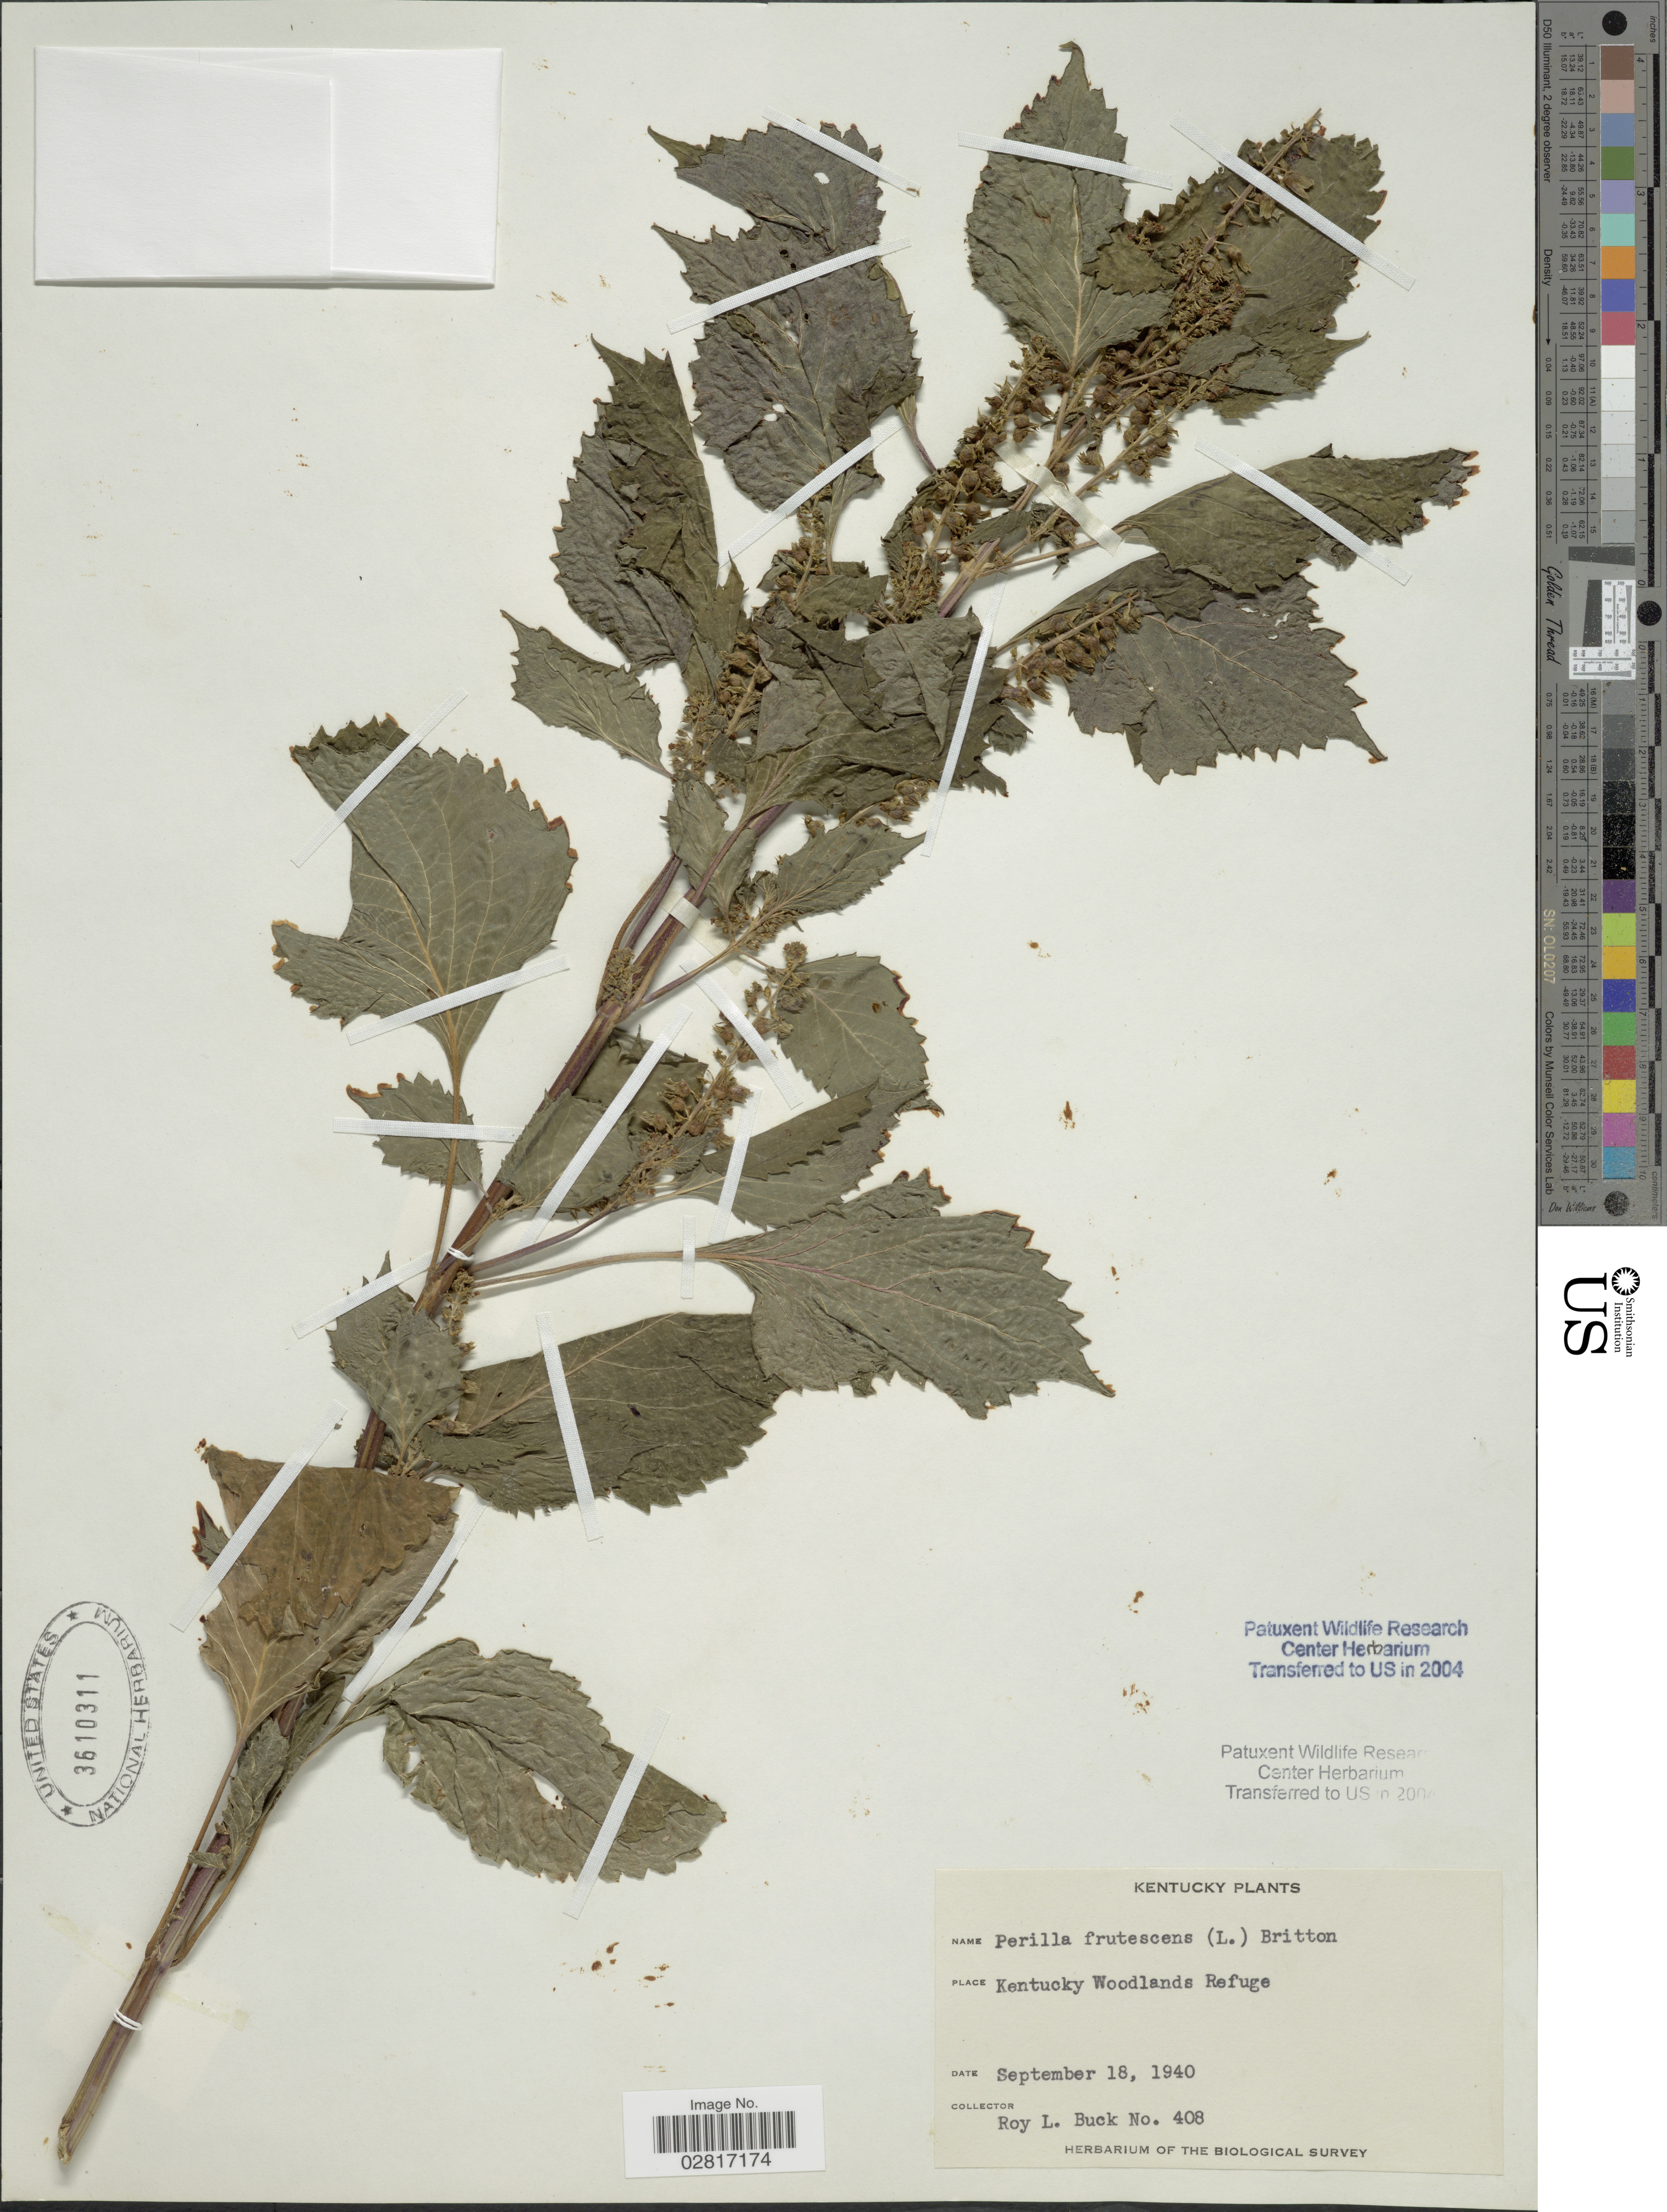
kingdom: Plantae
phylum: Tracheophyta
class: Magnoliopsida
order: Lamiales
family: Lamiaceae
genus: Perilla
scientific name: Perilla frutescens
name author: (L.) Britton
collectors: R. Buck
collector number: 408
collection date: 1940-09-18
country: United States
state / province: Kentucky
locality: Kentucky Woodlands Refuge.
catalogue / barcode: US 3610311